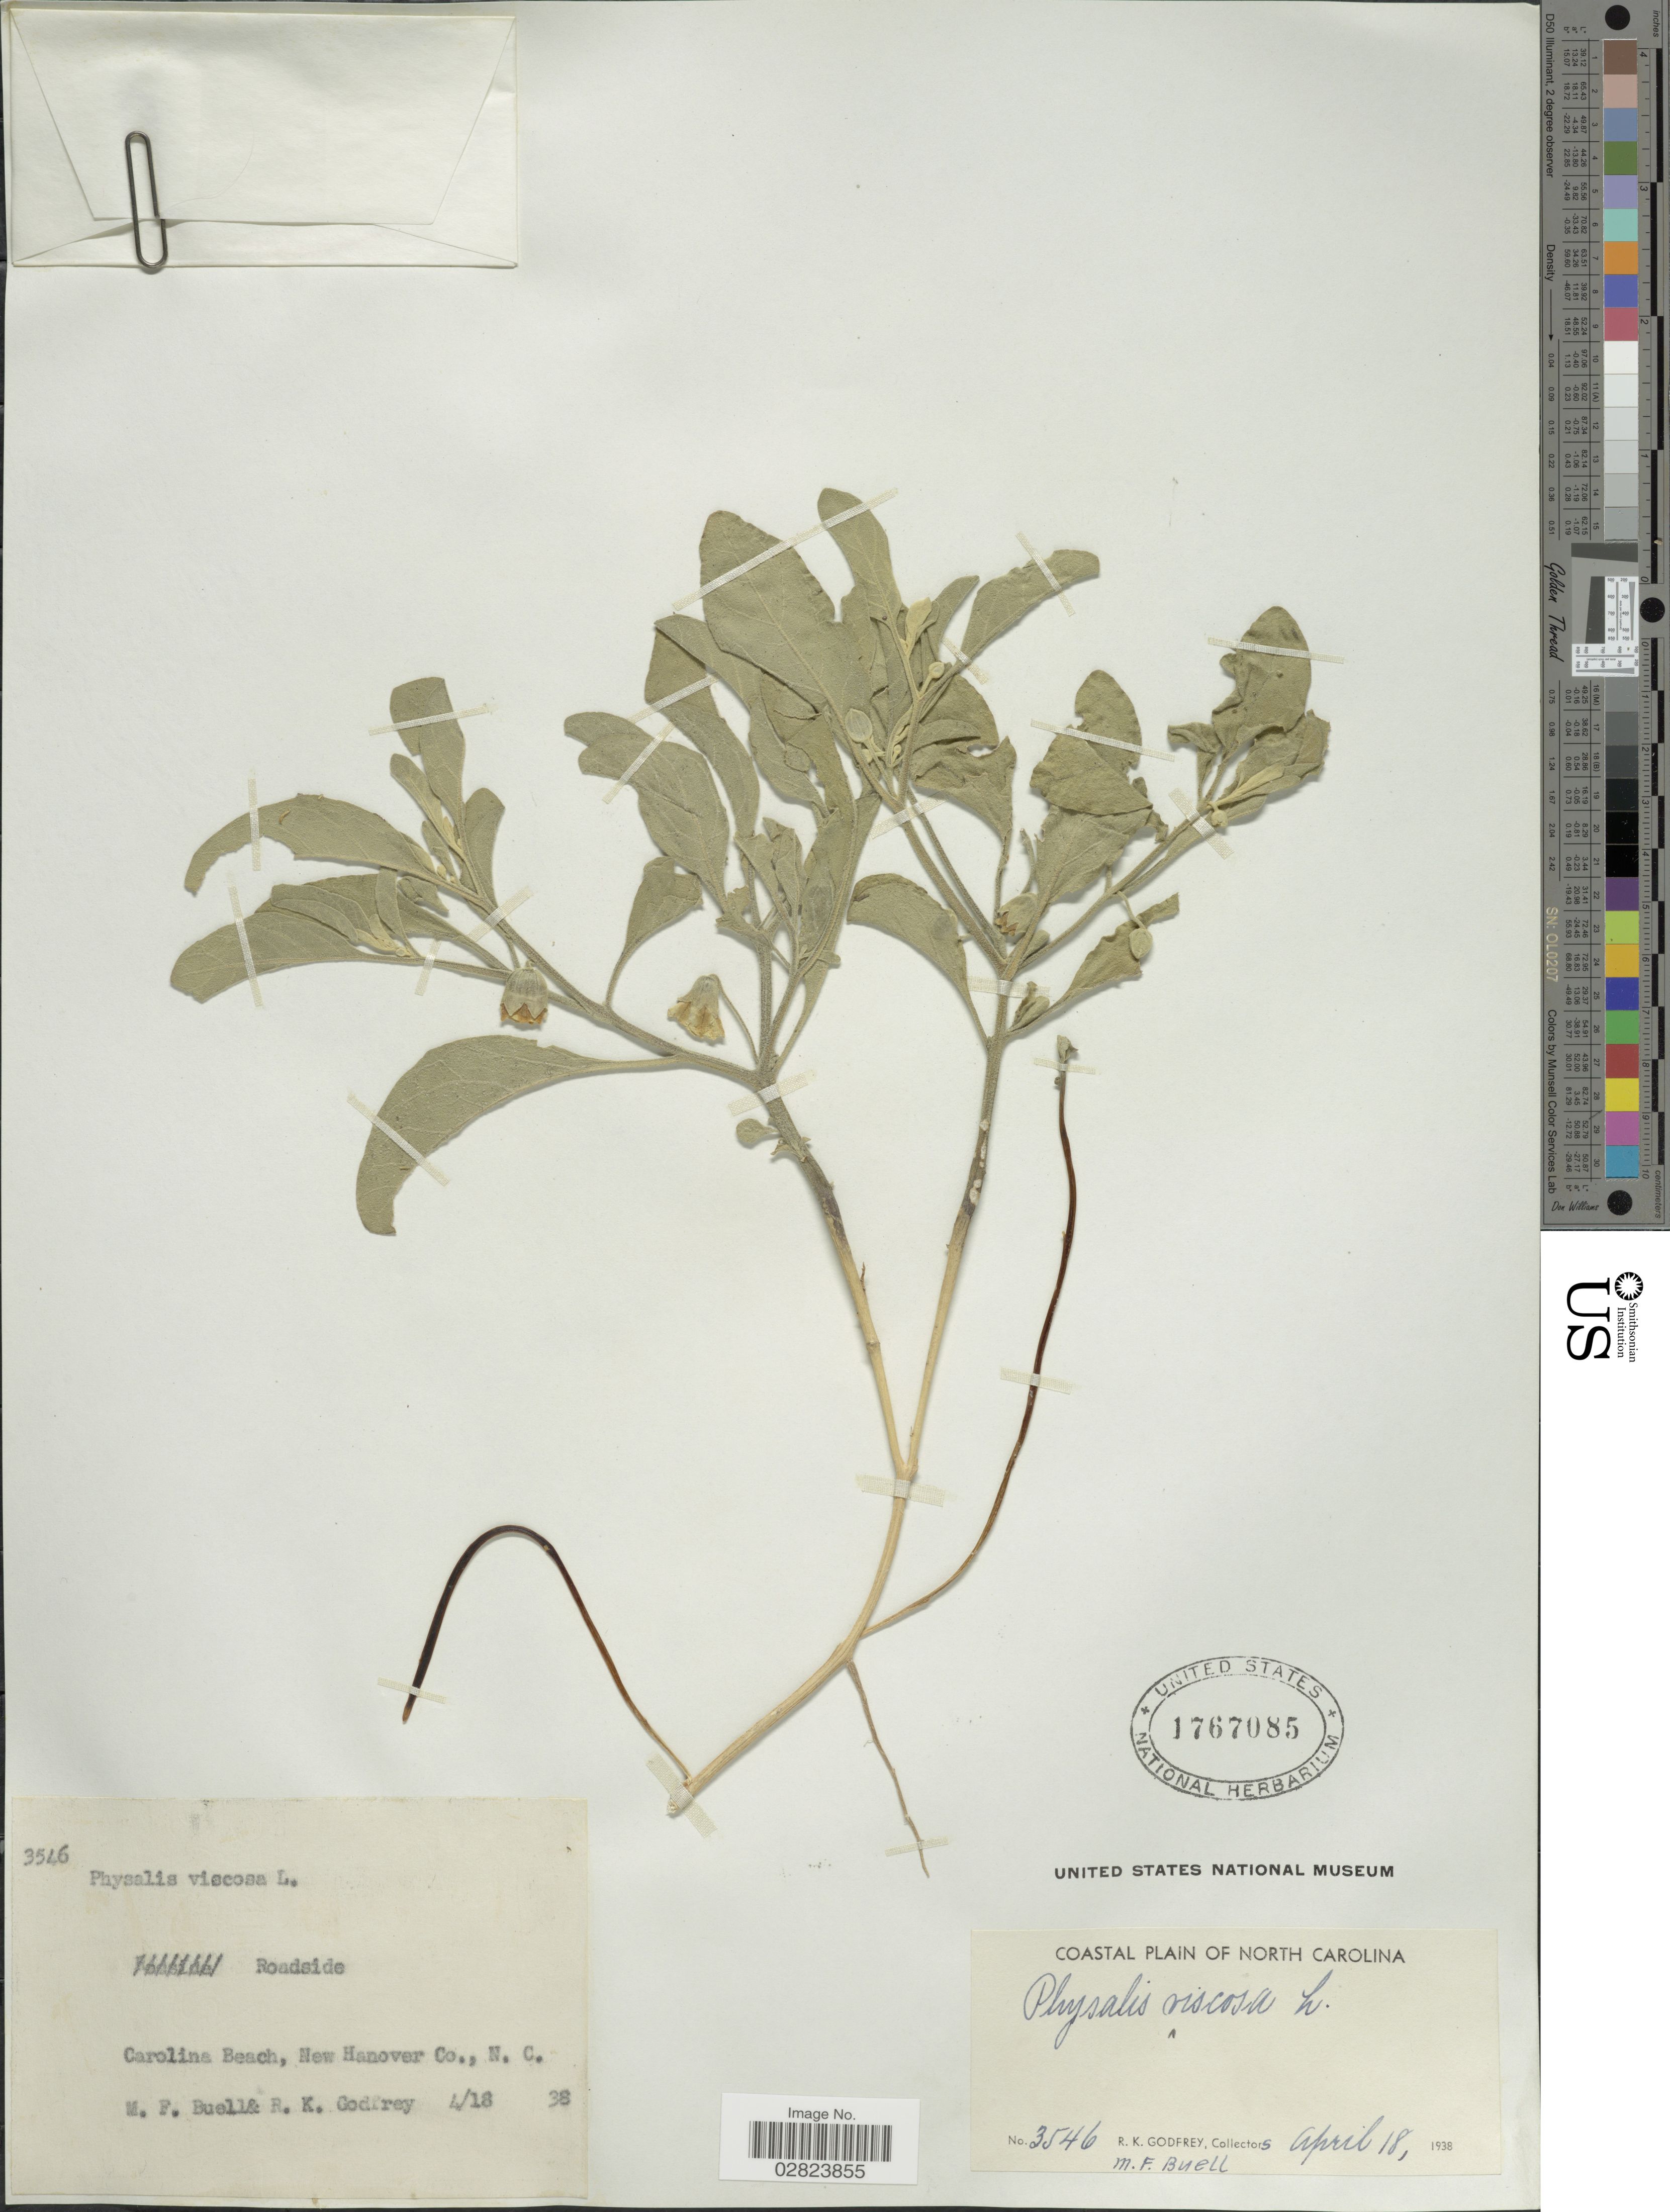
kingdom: Plantae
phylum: Tracheophyta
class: Magnoliopsida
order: Solanales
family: Solanaceae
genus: Physalis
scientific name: Physalis maritima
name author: M.A. Curtis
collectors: M. Buell & R. K. Godfrey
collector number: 3546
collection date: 1938-04-18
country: United States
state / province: North Carolina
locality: Carolina Beach, New Hanover Co.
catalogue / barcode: US 1767085